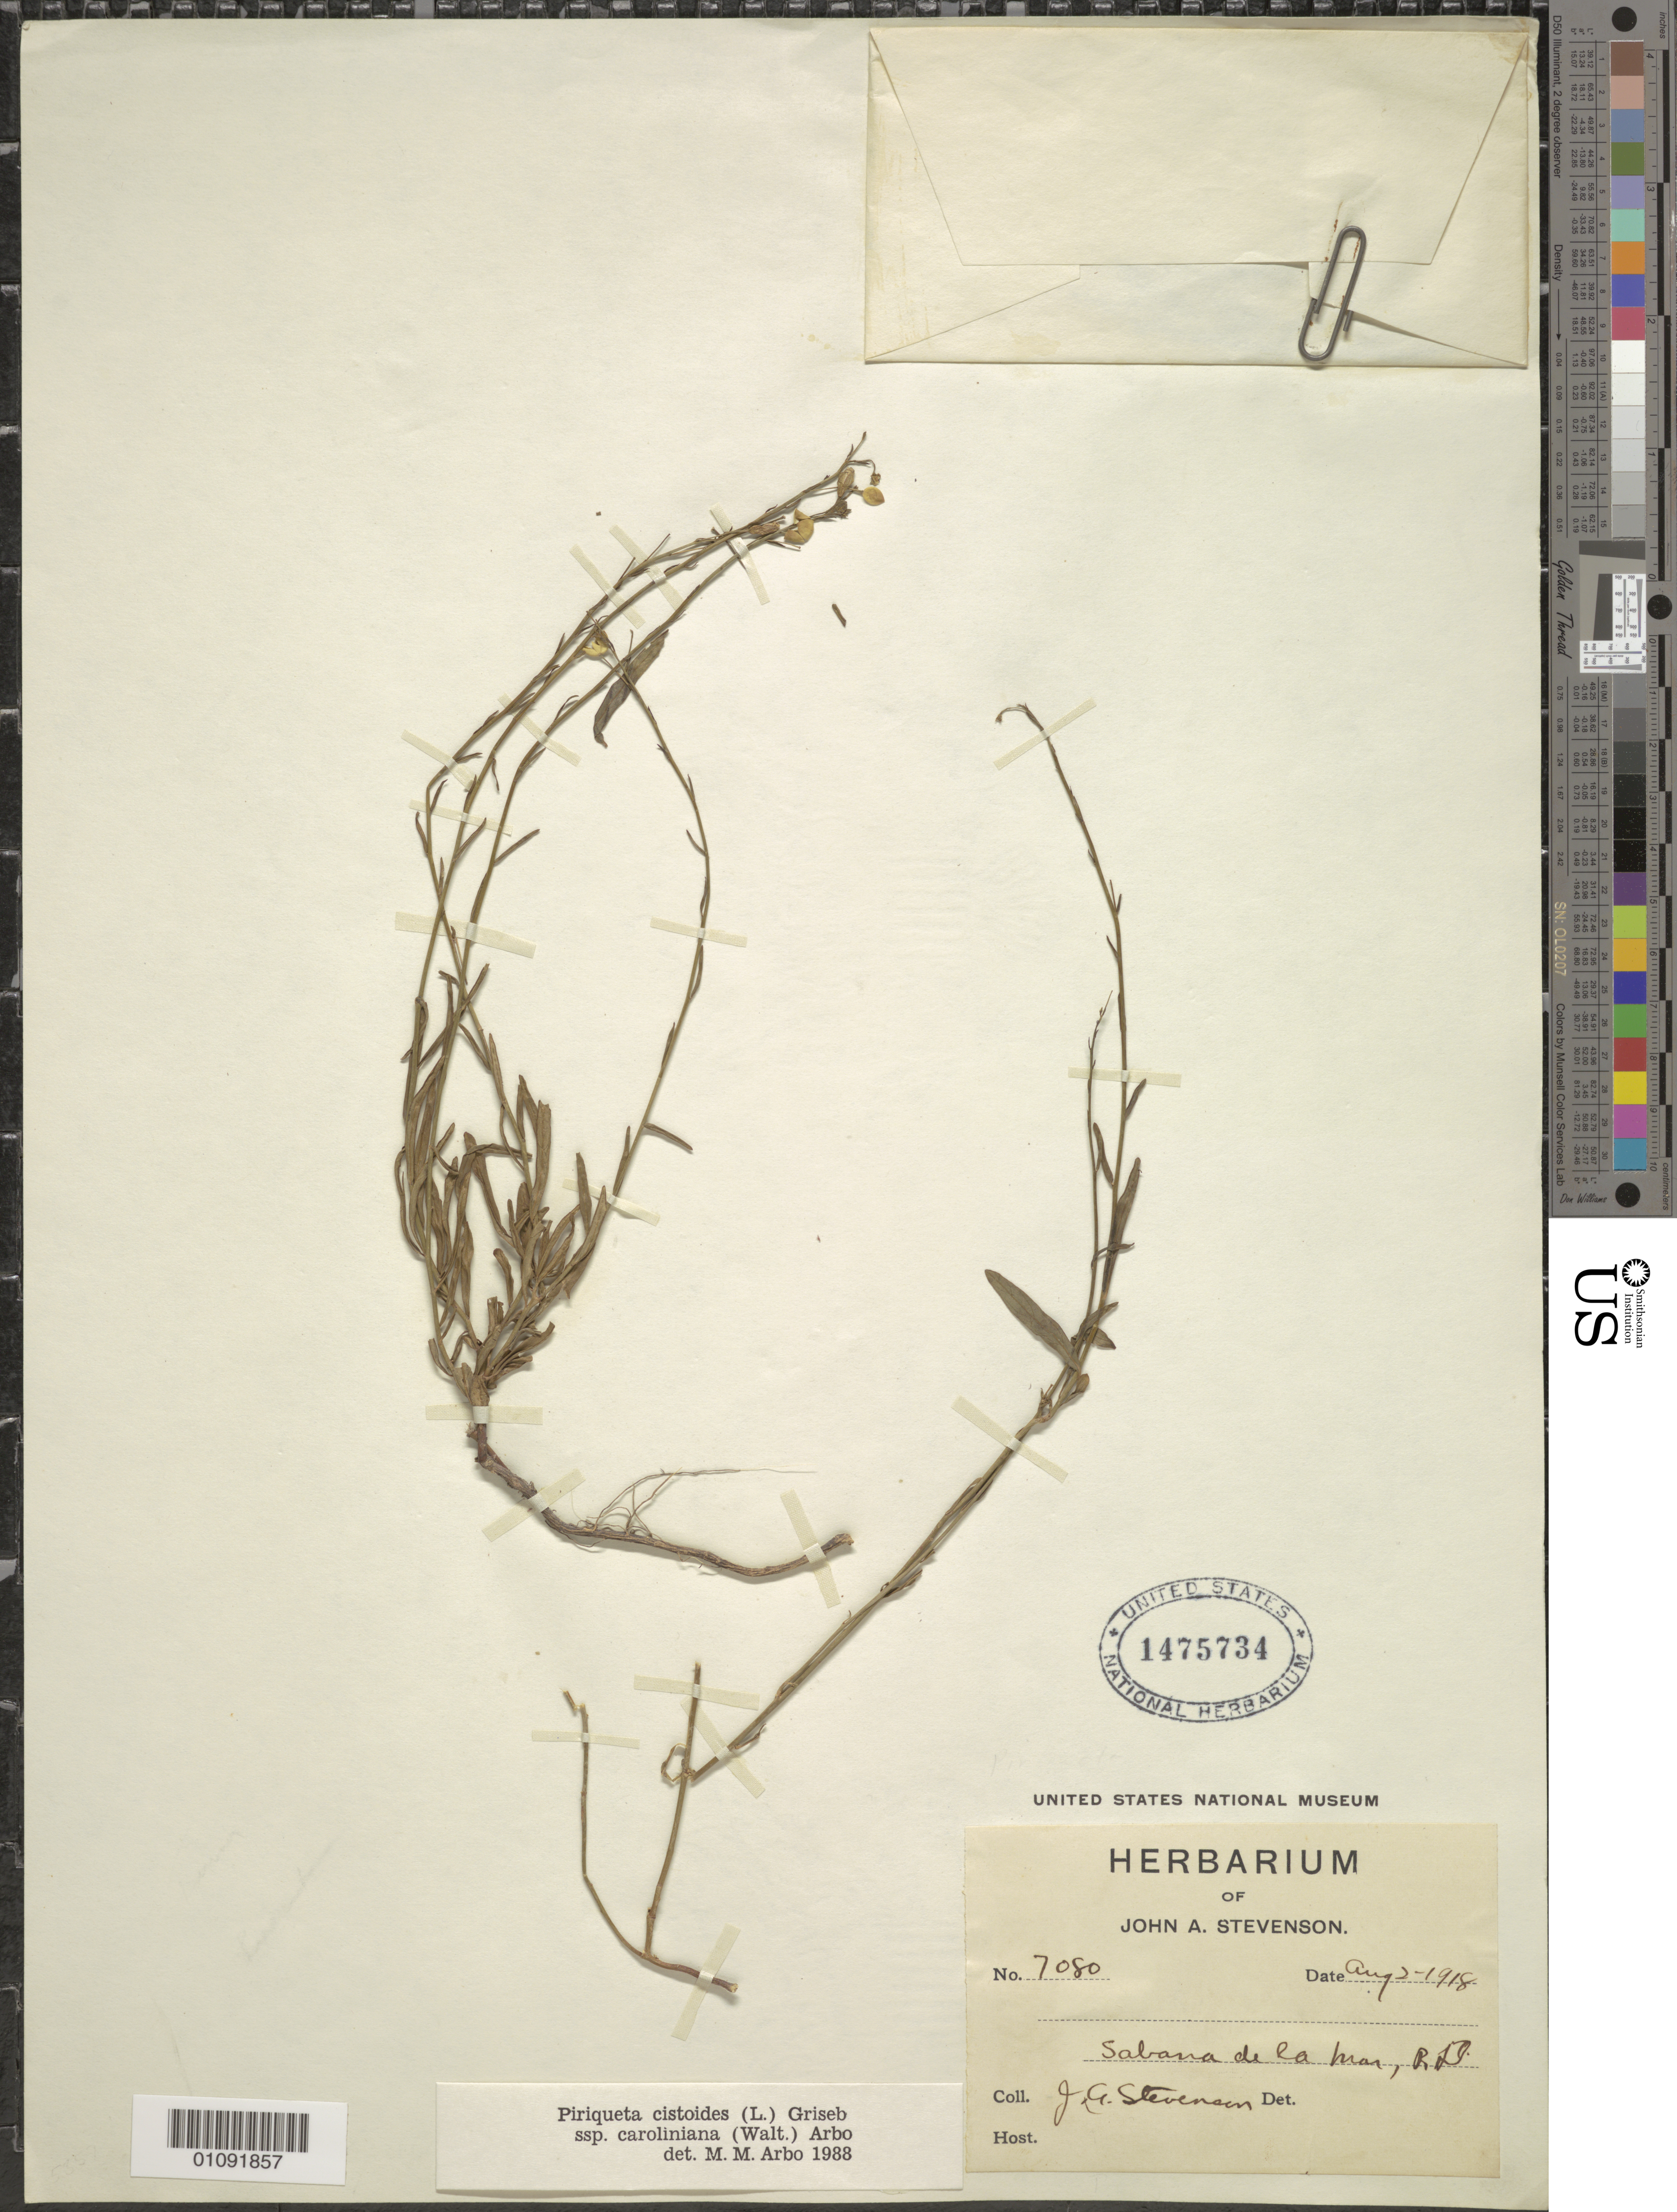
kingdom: Plantae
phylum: Tracheophyta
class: Magnoliopsida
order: Malpighiales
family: Turneraceae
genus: Piriqueta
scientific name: Piriqueta cistoides subsp. caroliniana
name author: (Walter) Arbo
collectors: J. A. Stevenson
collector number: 7080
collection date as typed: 01 Aug 1918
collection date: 1918-08-01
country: Dominican Republic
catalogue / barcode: US 1475734